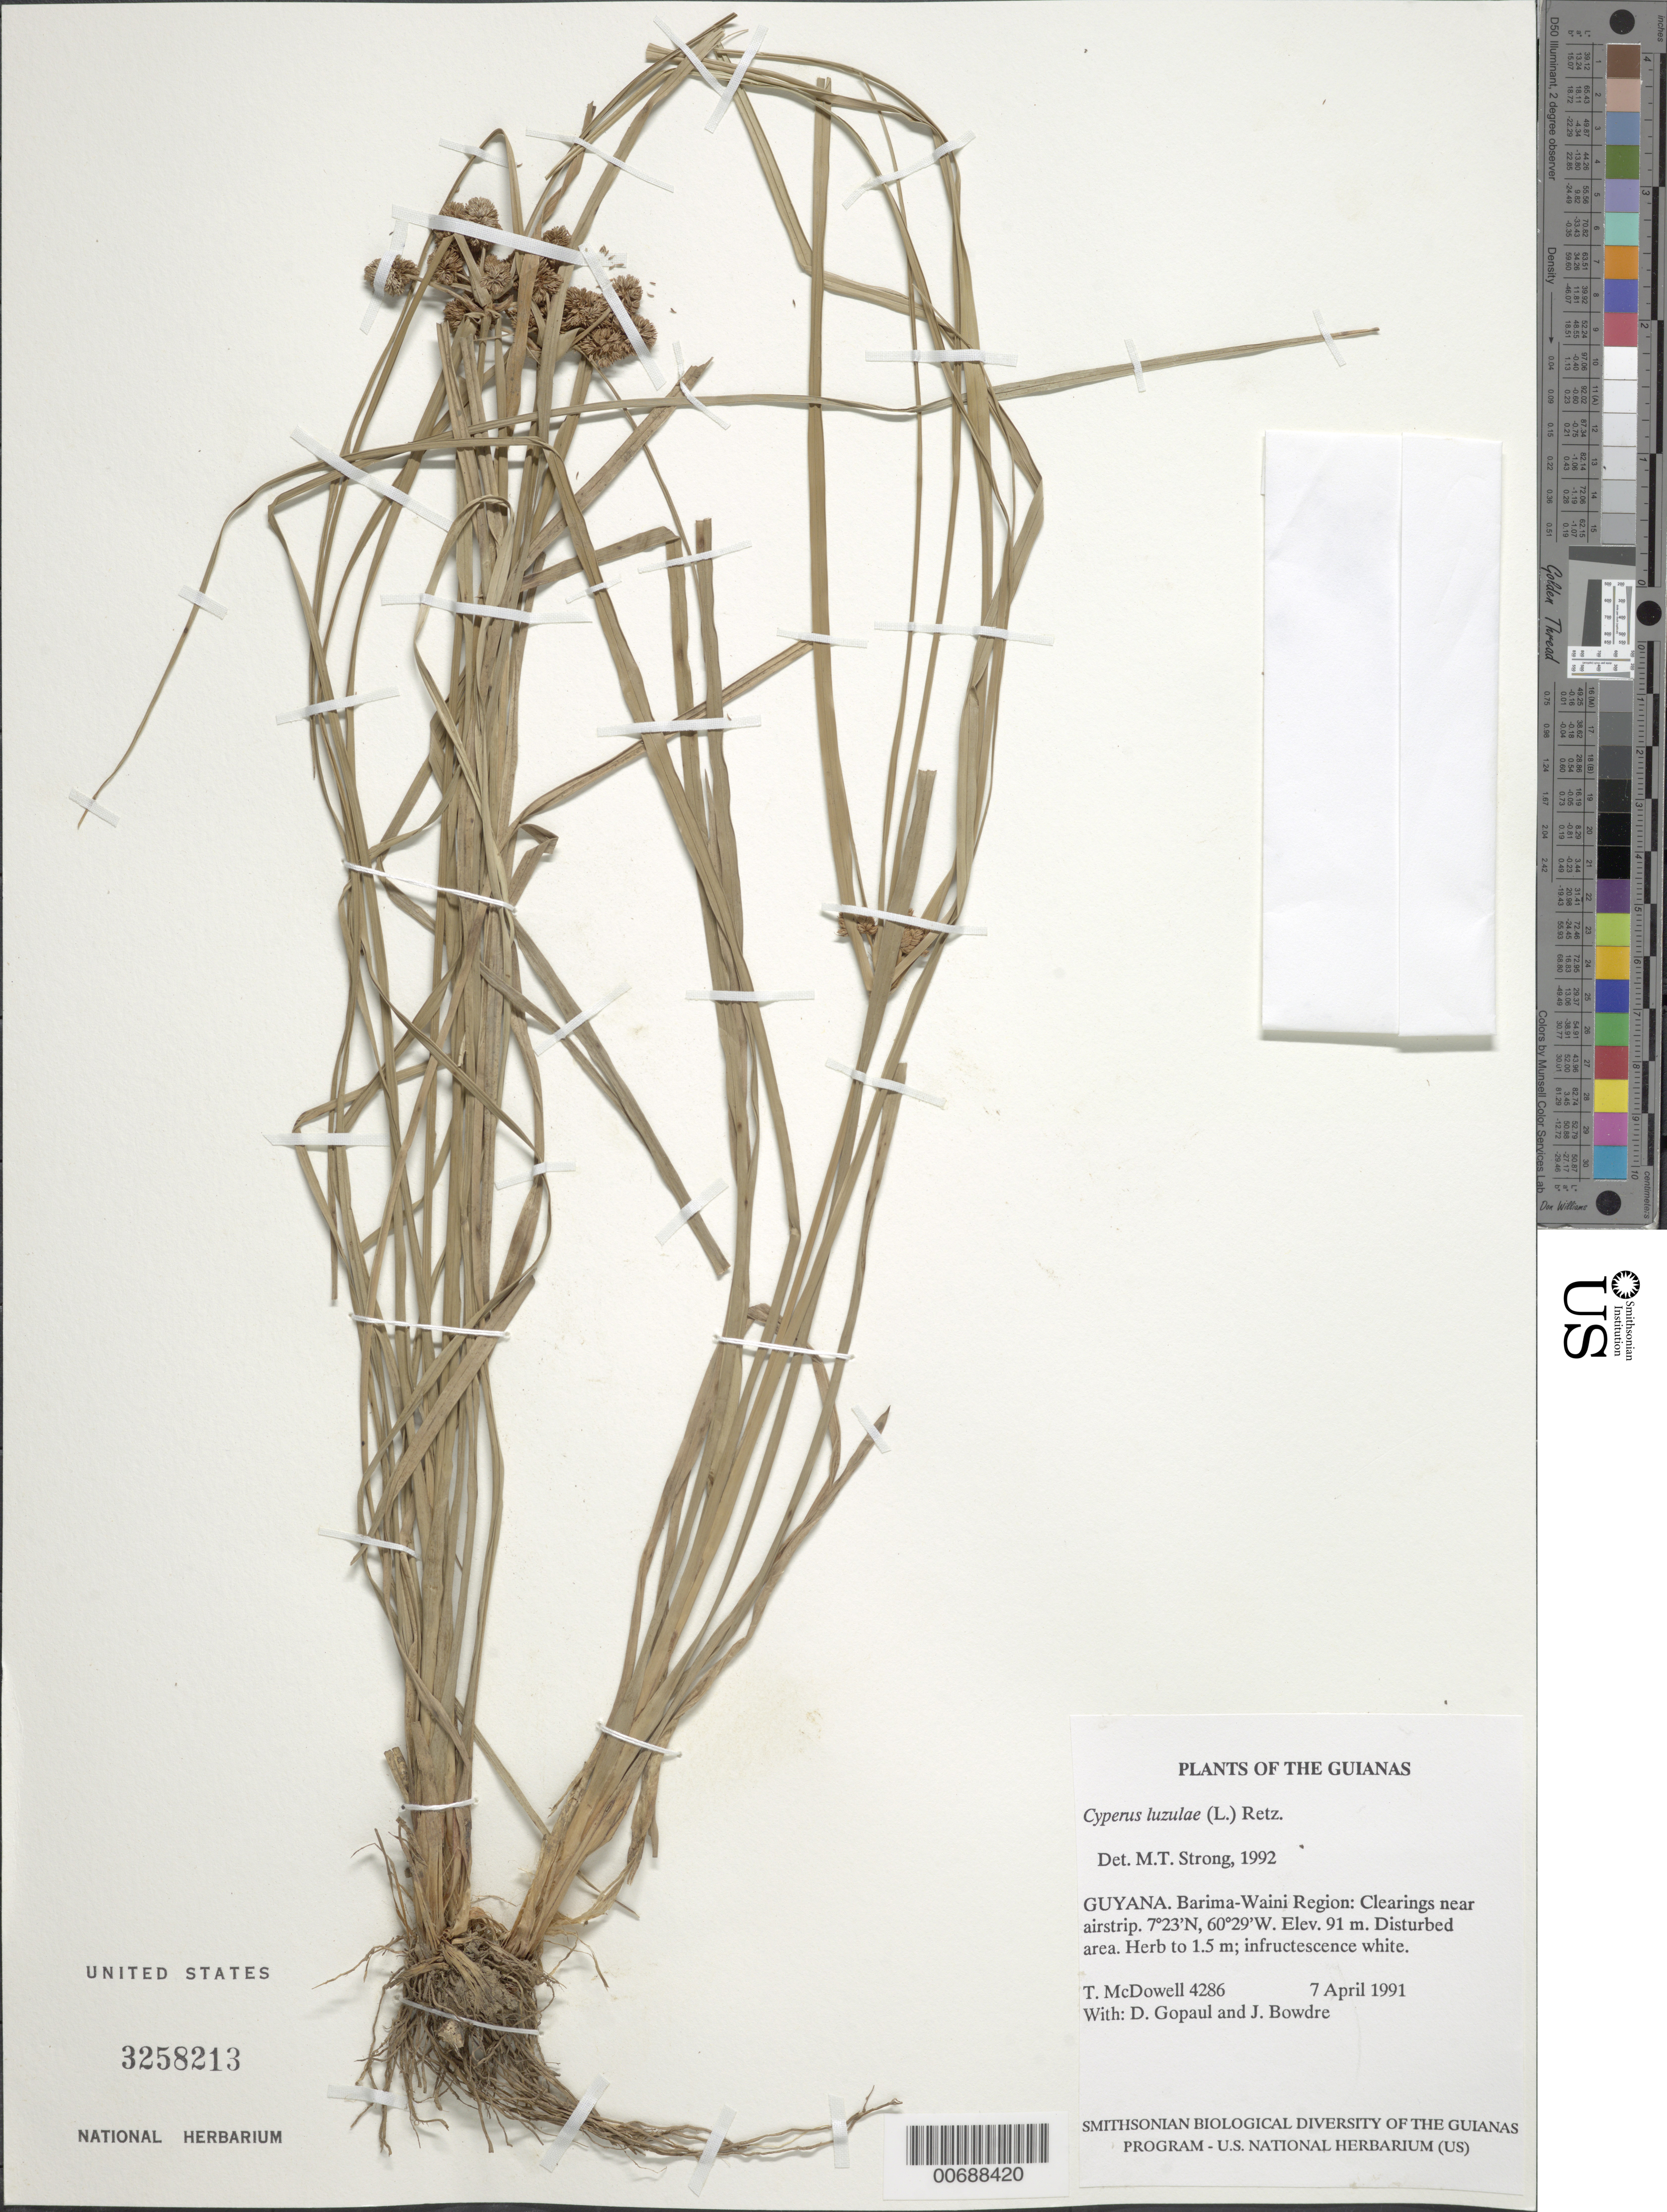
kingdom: Plantae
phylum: Tracheophyta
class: Liliopsida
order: Poales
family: Cyperaceae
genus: Cyperus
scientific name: Cyperus luzulae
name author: (L.) Rottb. ex Retz.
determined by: Strong, M. T., (US), Smithsonian Institution - National Museum of Natural History (UNITED STATES)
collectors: T. McDowell, D. Gopaul & J. Bowdre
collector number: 4286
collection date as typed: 7 April 1991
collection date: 1991-04-07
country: Guyana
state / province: Barima-Waini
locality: Baramita. Clearings near airstrip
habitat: Disturbed area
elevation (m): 91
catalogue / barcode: US 3258213